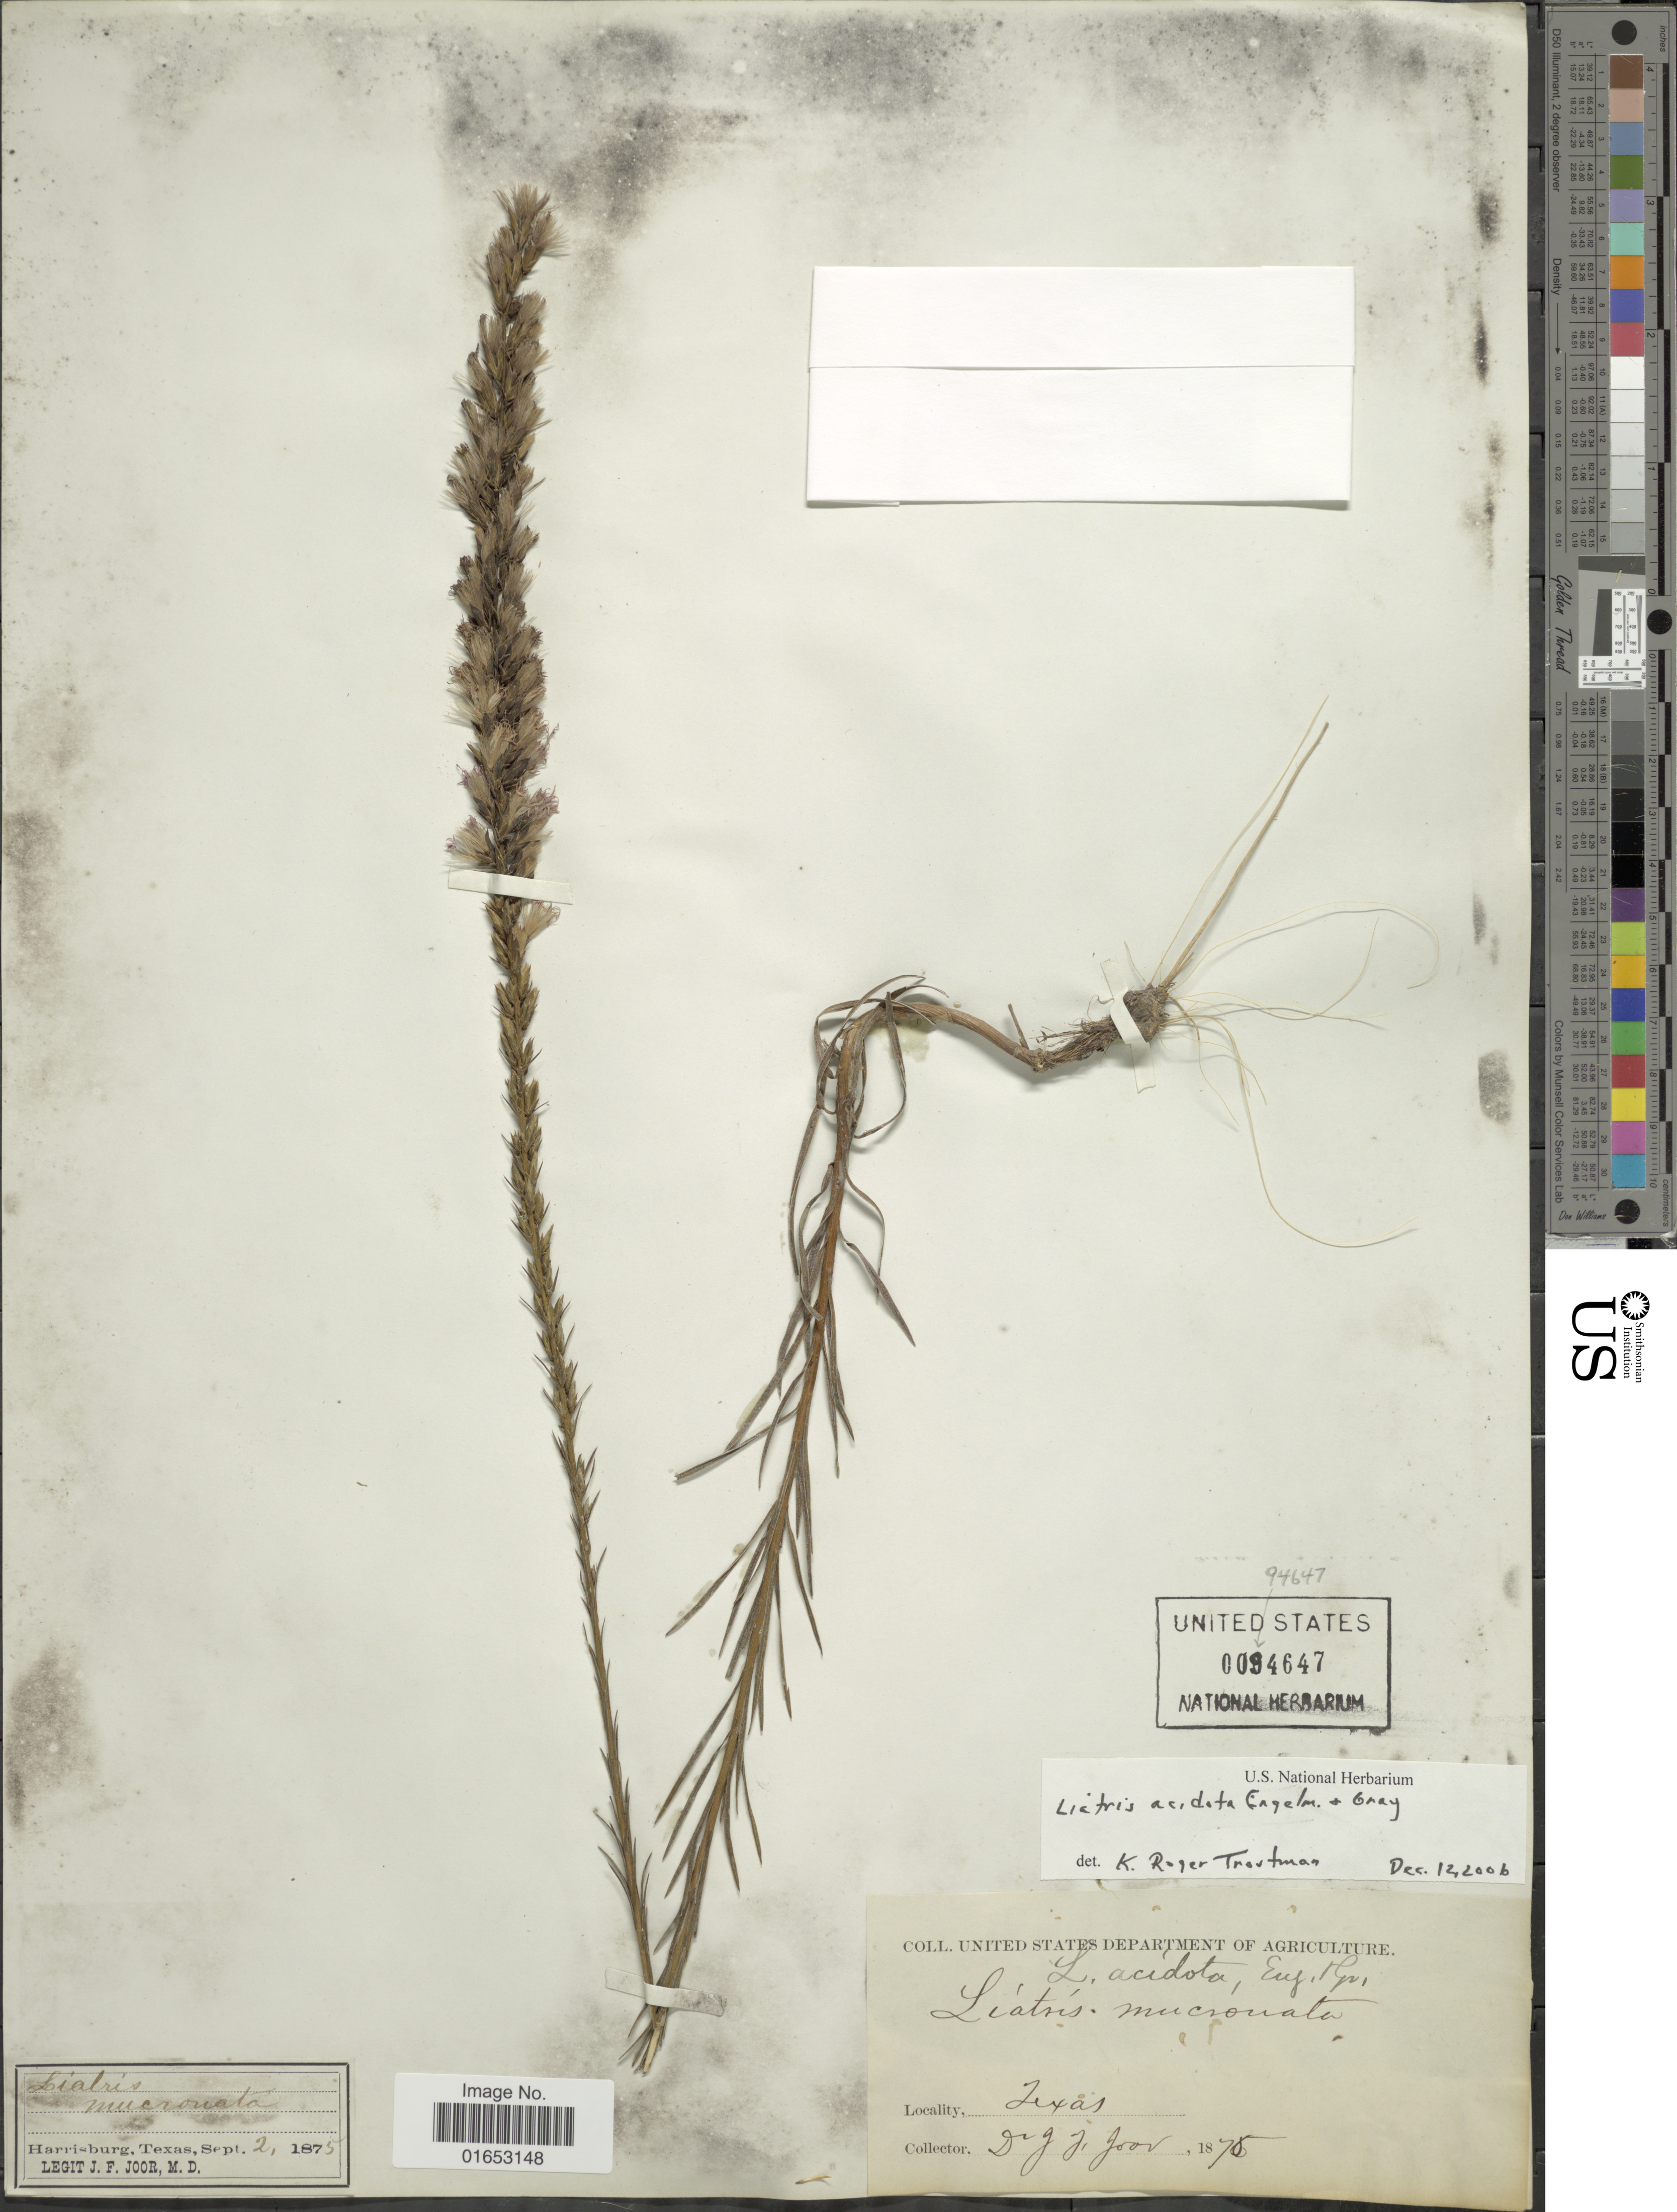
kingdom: Plantae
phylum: Tracheophyta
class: Magnoliopsida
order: Asterales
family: Asteraceae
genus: Liatris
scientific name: Liatris acidota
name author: Engelm. & A. Gray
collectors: J. F. Joor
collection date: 1875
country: United States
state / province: Texas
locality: Harrisburg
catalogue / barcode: US 94647